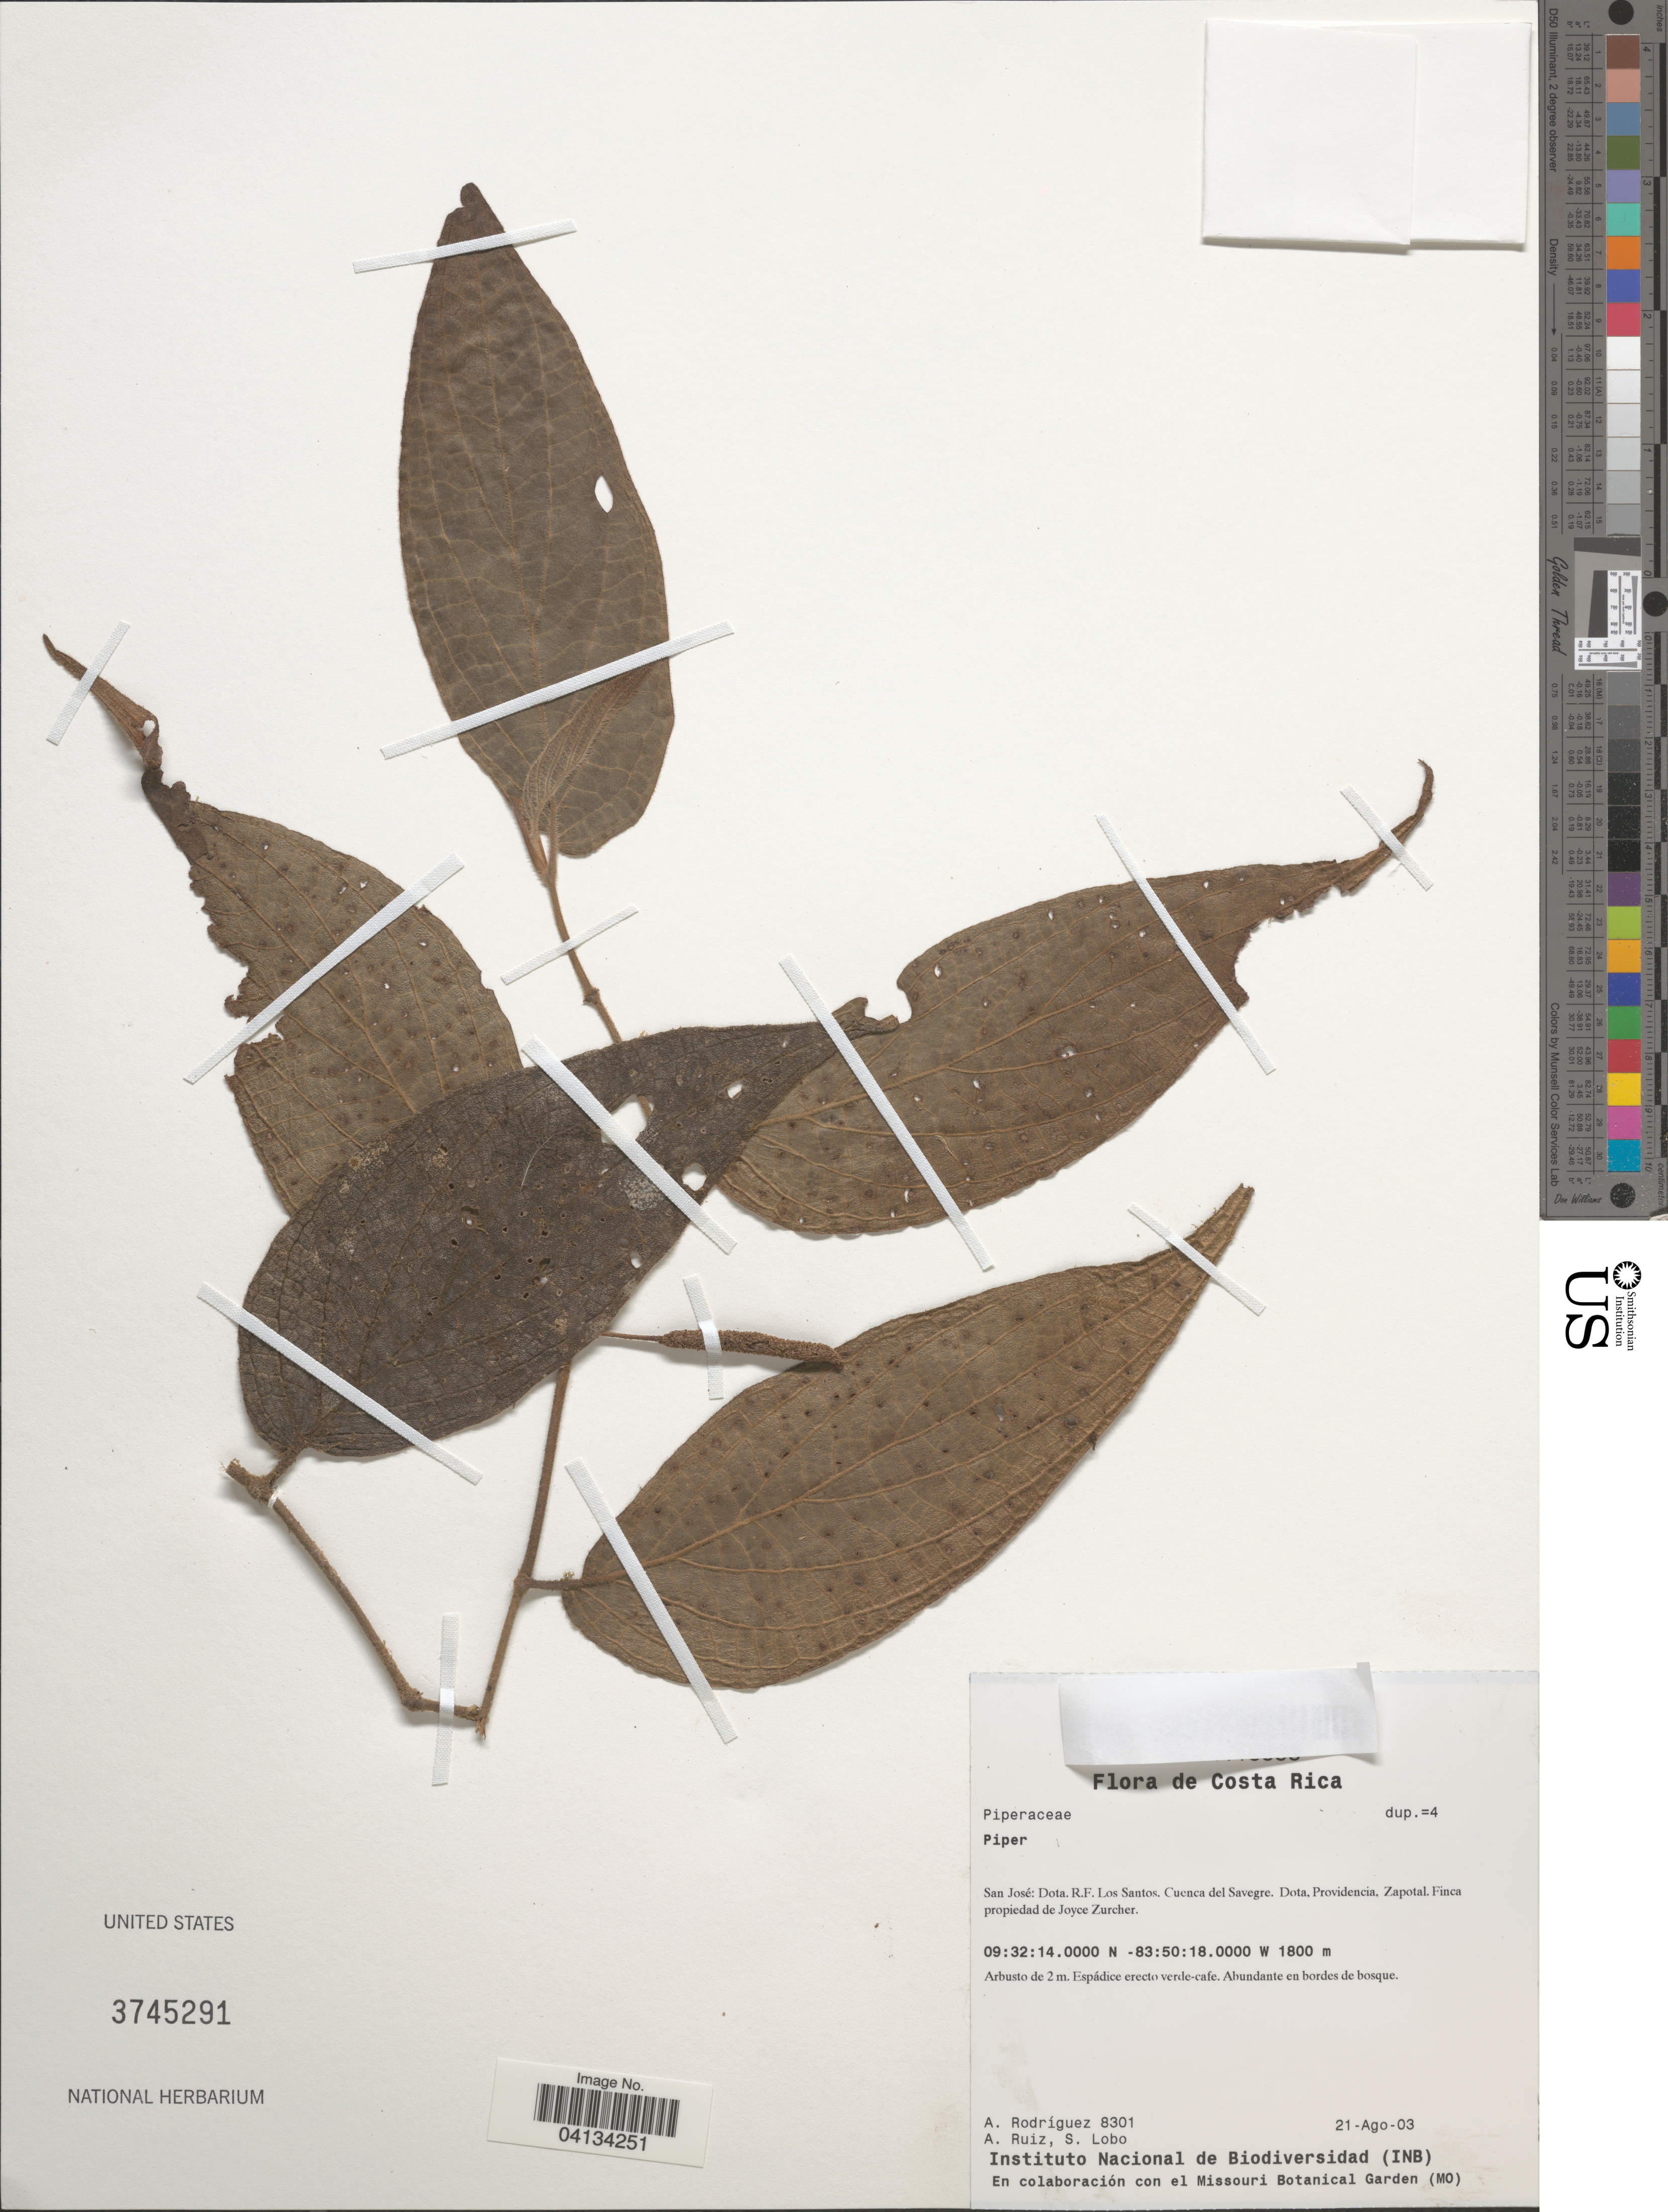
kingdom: Plantae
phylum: Tracheophyta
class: Magnoliopsida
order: Piperales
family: Piperaceae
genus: Piper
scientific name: Piper sp.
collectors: A. Rodríguez, A. Ruiz & S. Lobo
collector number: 8301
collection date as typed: Transcribed d/m/y: 21/8/3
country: Costa Rica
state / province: San José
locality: Dota. R.F. Los Santos. Cuenca del Savegre. Dota, Providencia, Zapotal. Finca propiedad de Joyce Zurcher.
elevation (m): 1800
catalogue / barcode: US 3745291